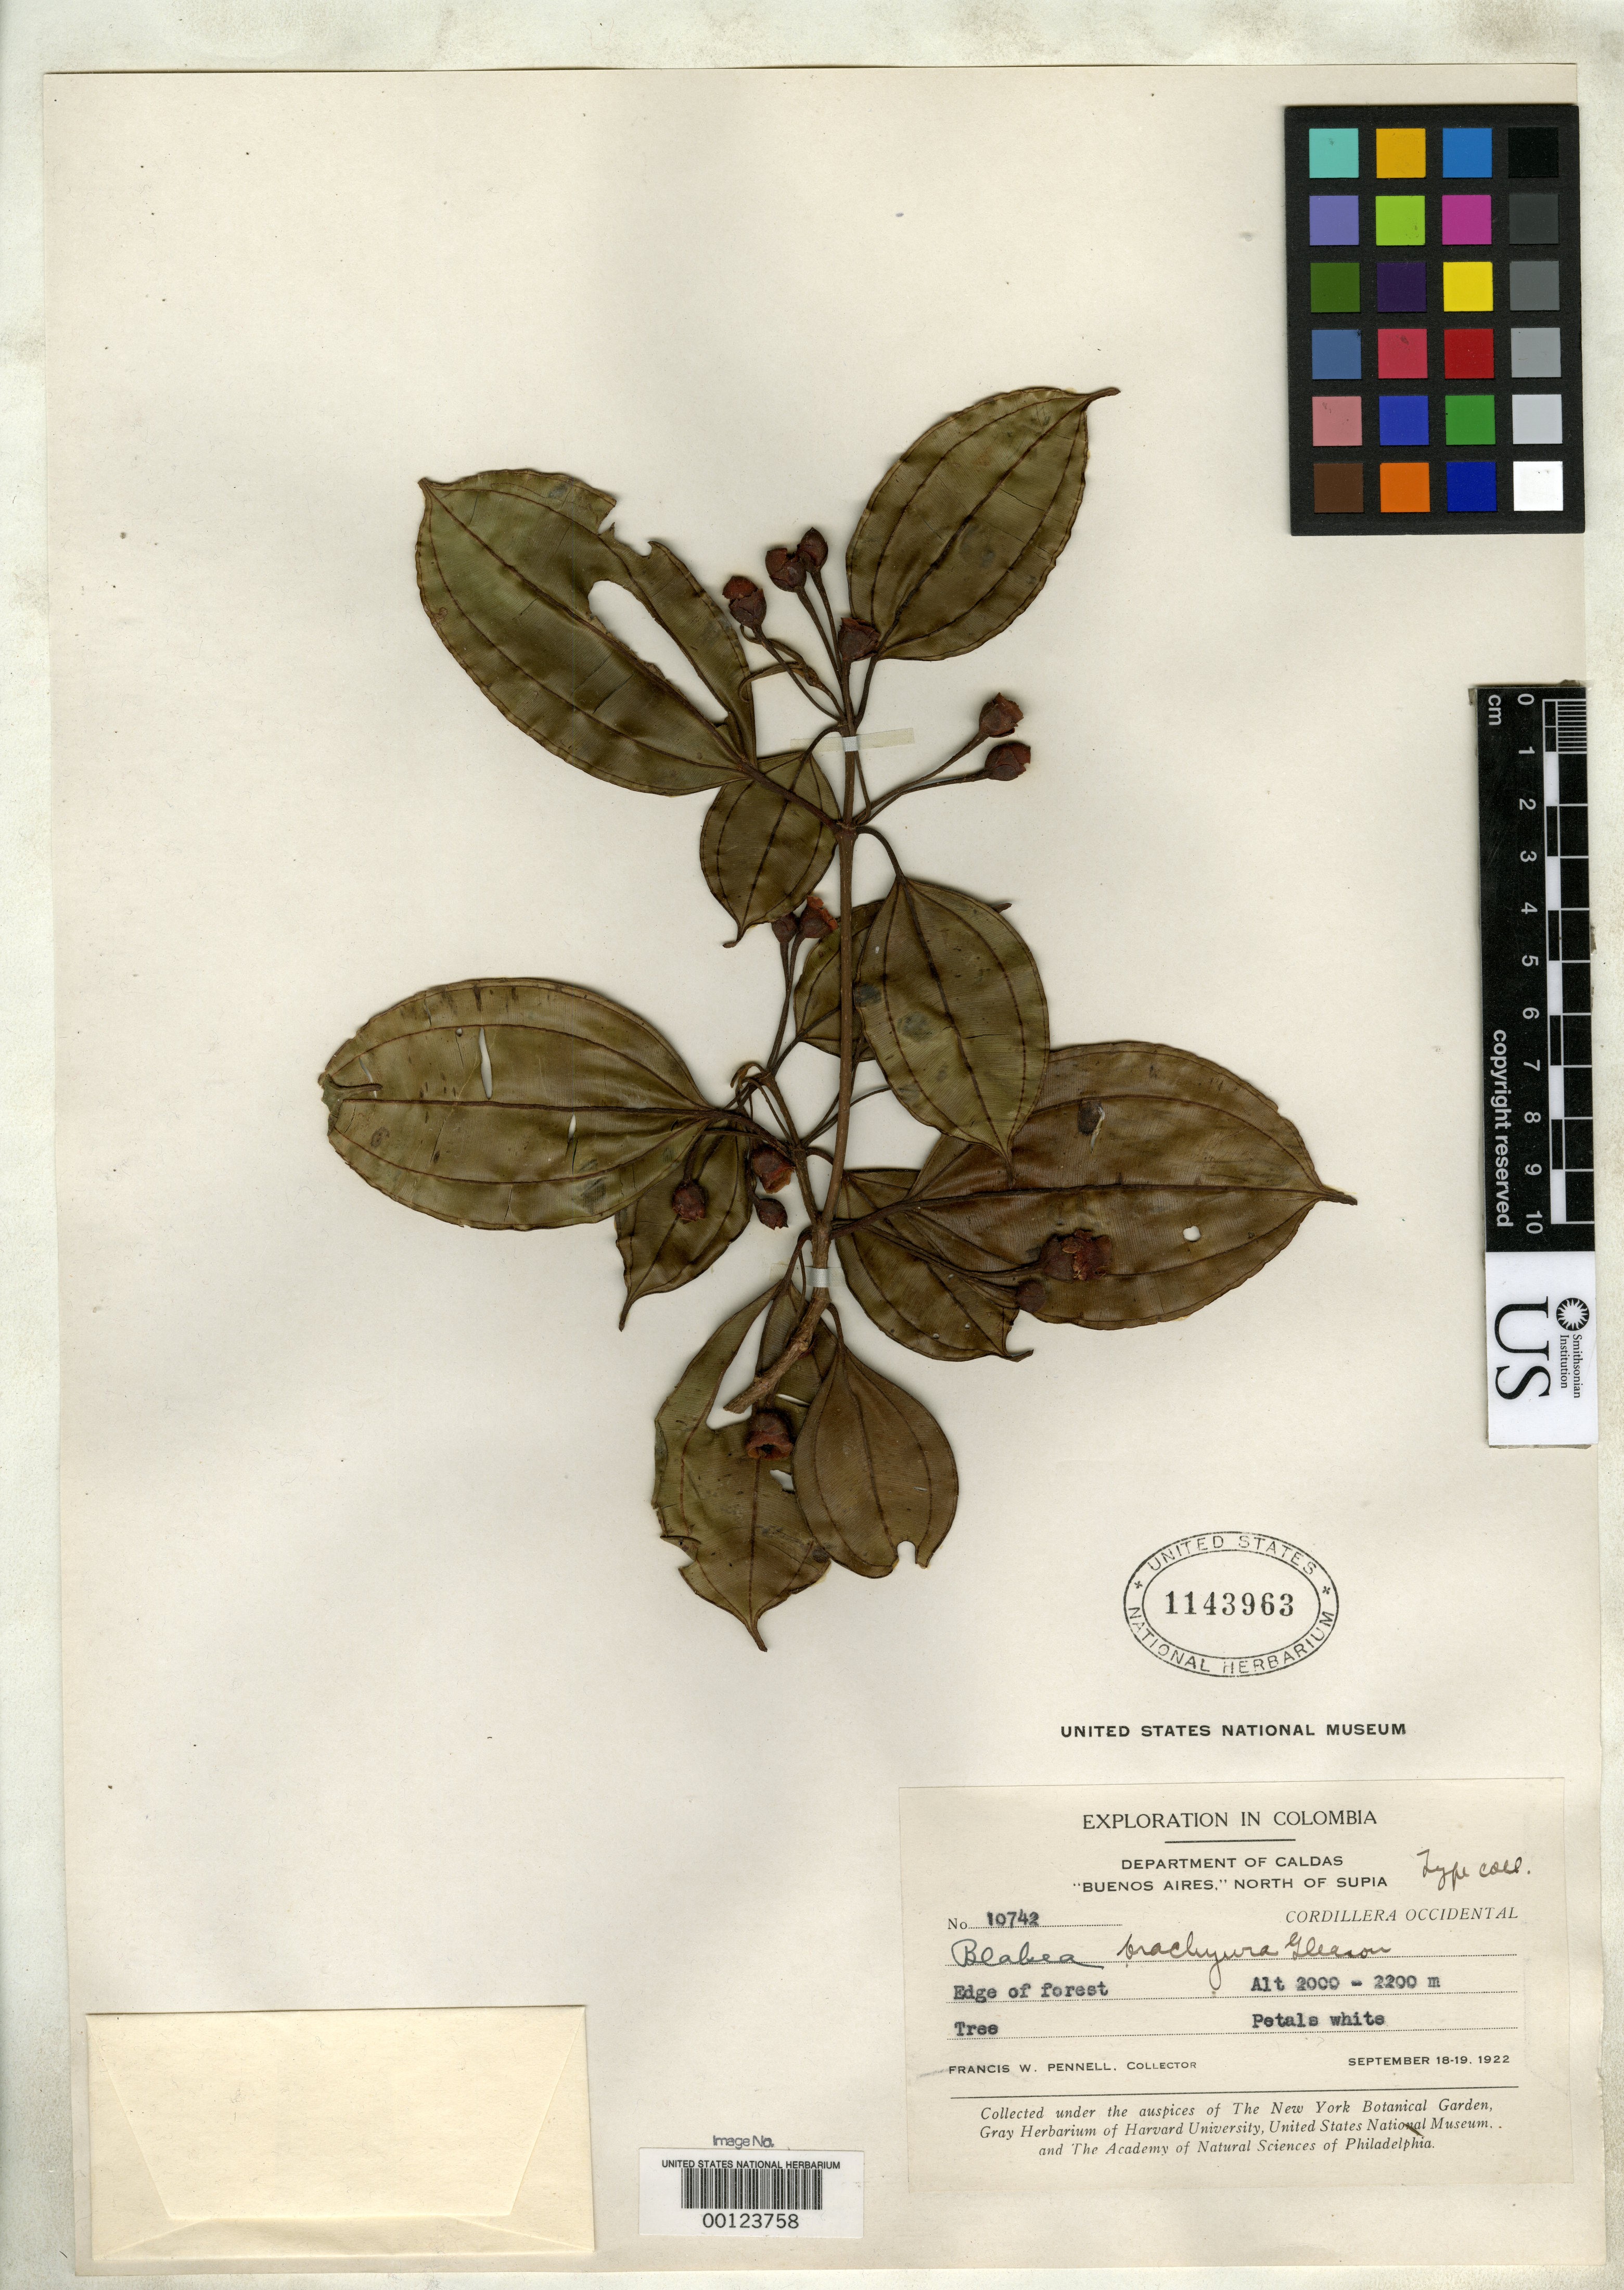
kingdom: Plantae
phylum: Tracheophyta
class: Magnoliopsida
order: Myrtales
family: Melastomataceae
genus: Blakea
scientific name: Blakea brachyura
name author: Gleason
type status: Isotype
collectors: F. W. Pennell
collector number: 10742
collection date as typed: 18 Sep 1922 to 19 Sep 1922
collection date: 1922-09-18/1922-09-19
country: Colombia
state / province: Caldas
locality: Supia, Buenos Aires.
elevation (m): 2000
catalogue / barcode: US 1143963